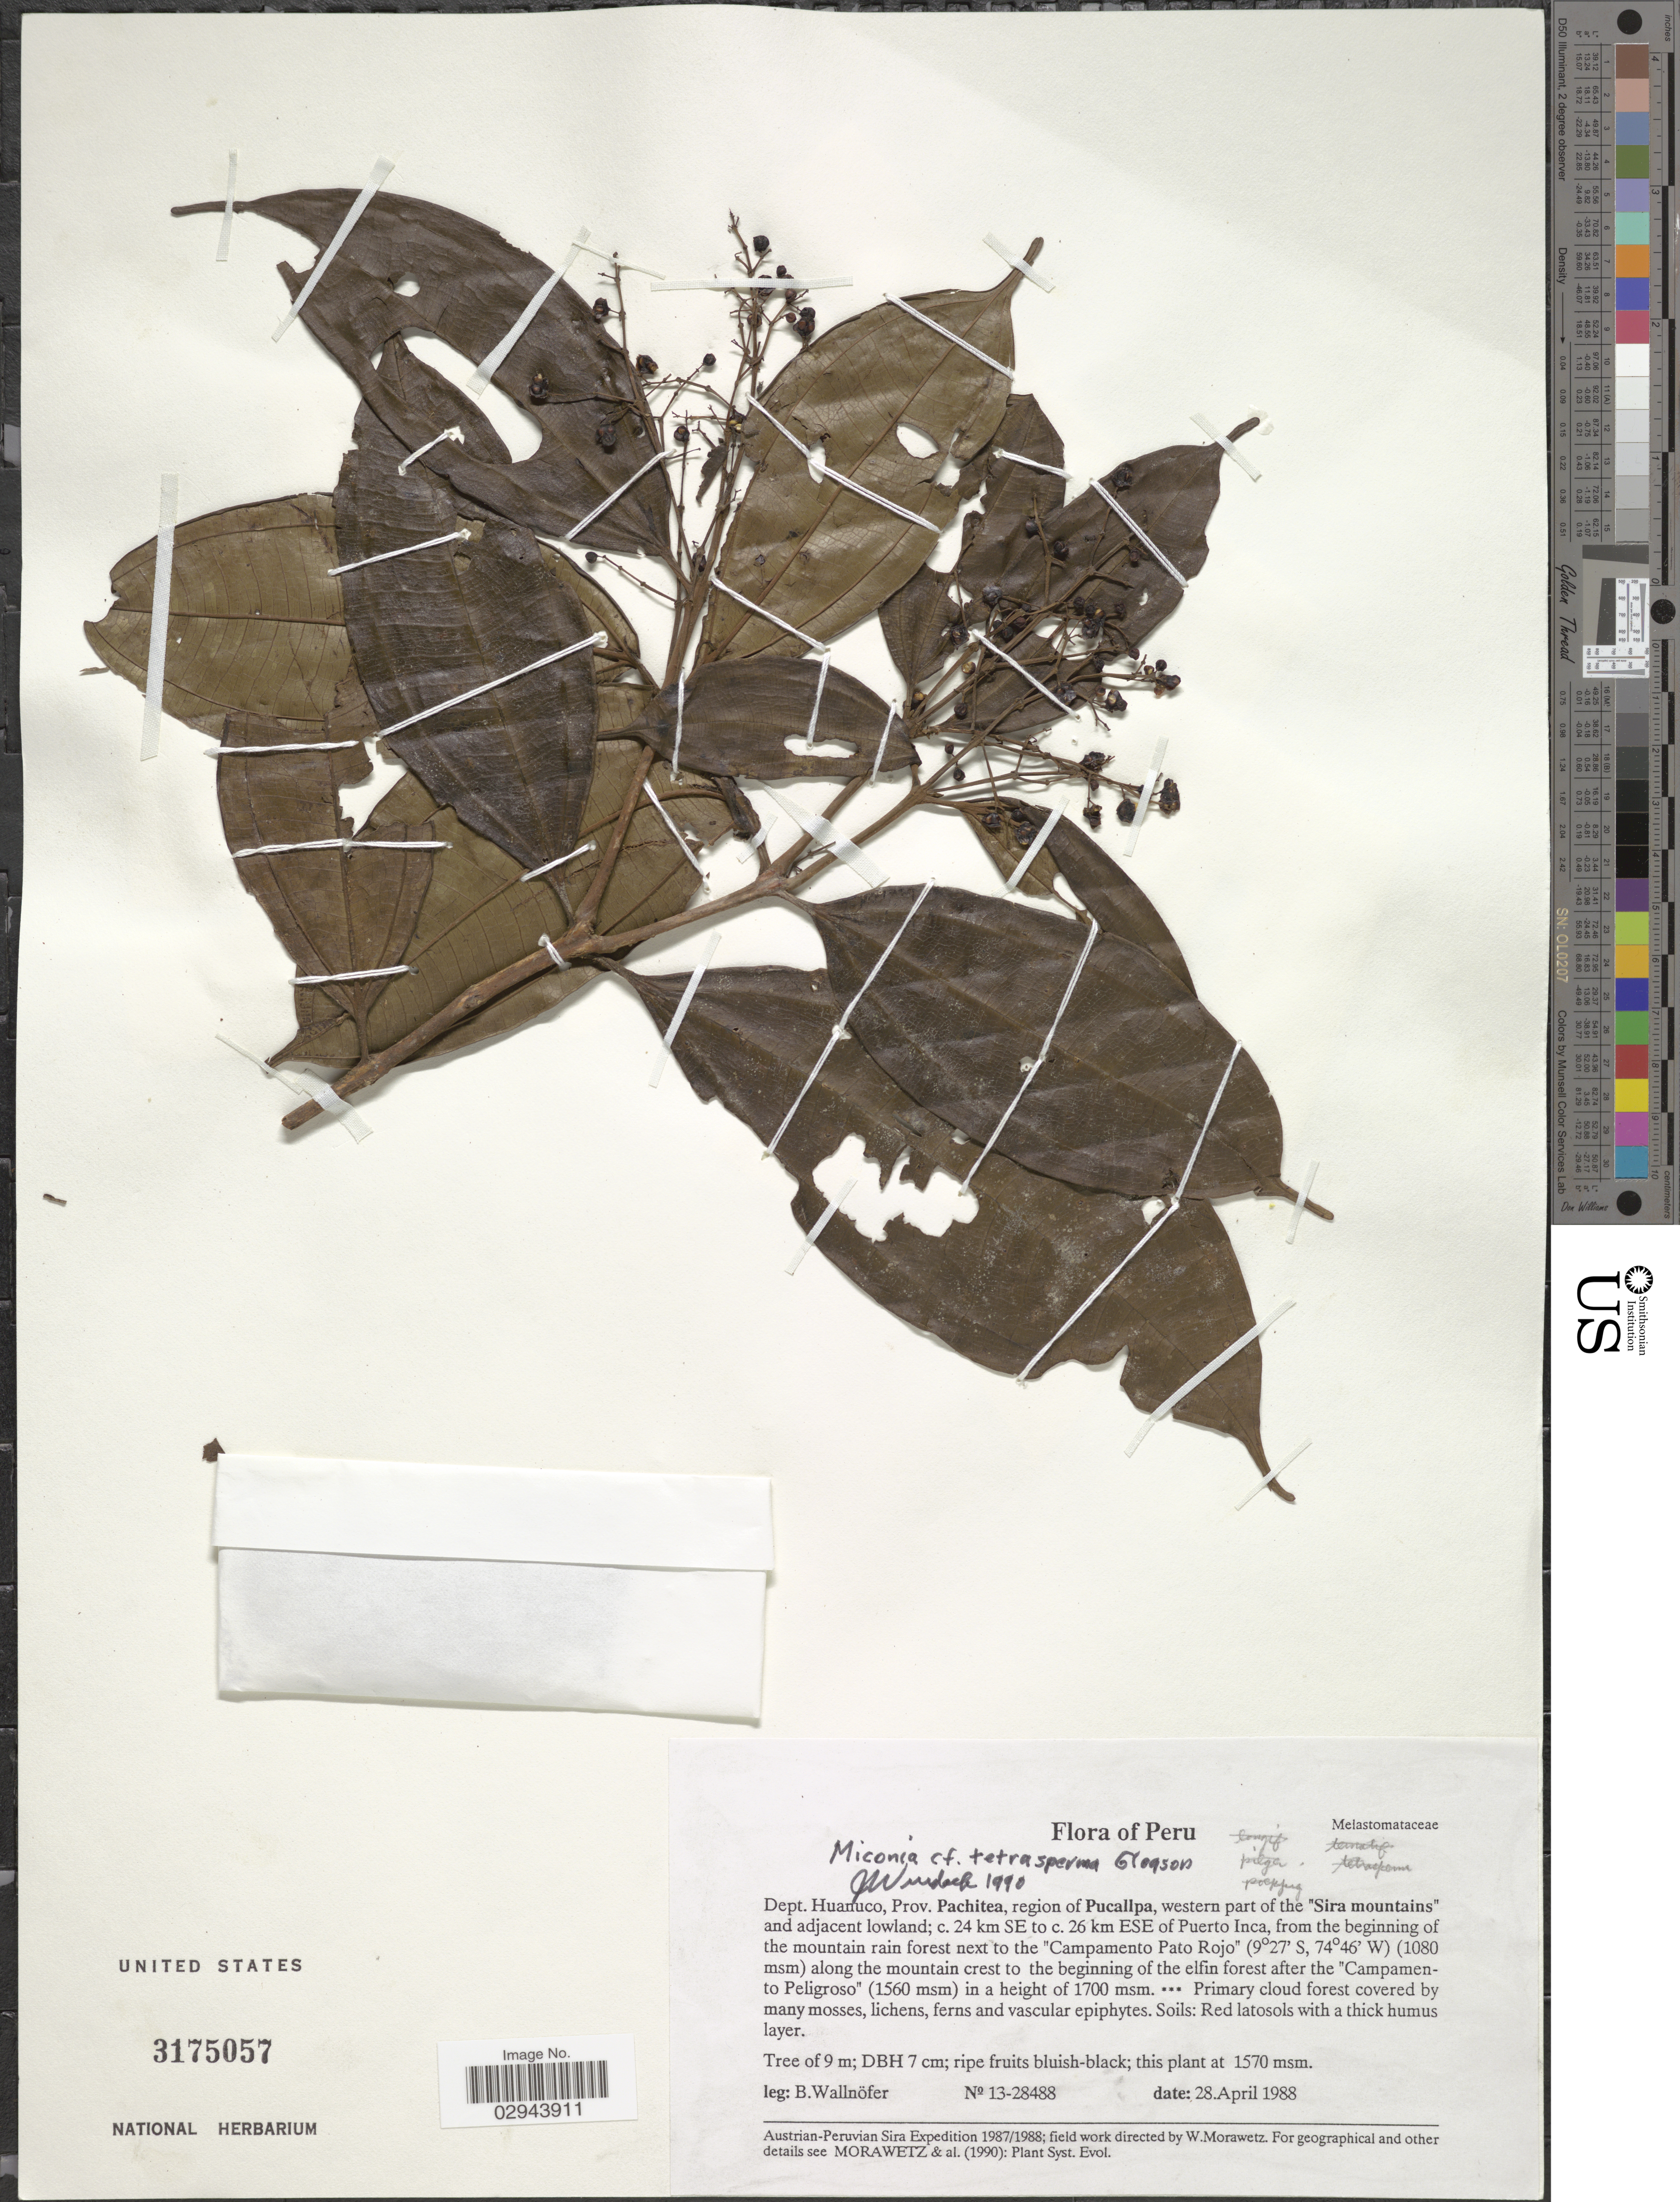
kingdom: Plantae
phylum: Tracheophyta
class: Magnoliopsida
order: Myrtales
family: Melastomataceae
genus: Miconia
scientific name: Miconia tetrasperma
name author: Gleason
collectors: B. Wallnöfer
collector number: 13-28488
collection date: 1988-04-28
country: Peru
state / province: Huánuco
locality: Dept. Huanuco, Prov. Pachitea, region of Pucallpa, western part of the Sira mountains, and adjacent lowland, c. 24 km SE to c. 26 km ESE of Puerto Inca, from the beginning of the mountain rain forest next to the "Campamento Pato Rojo", along the mountain crest to the beginning of the elfin forest after the "Campamento to Peligroso".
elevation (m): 1080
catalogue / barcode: US 3175057